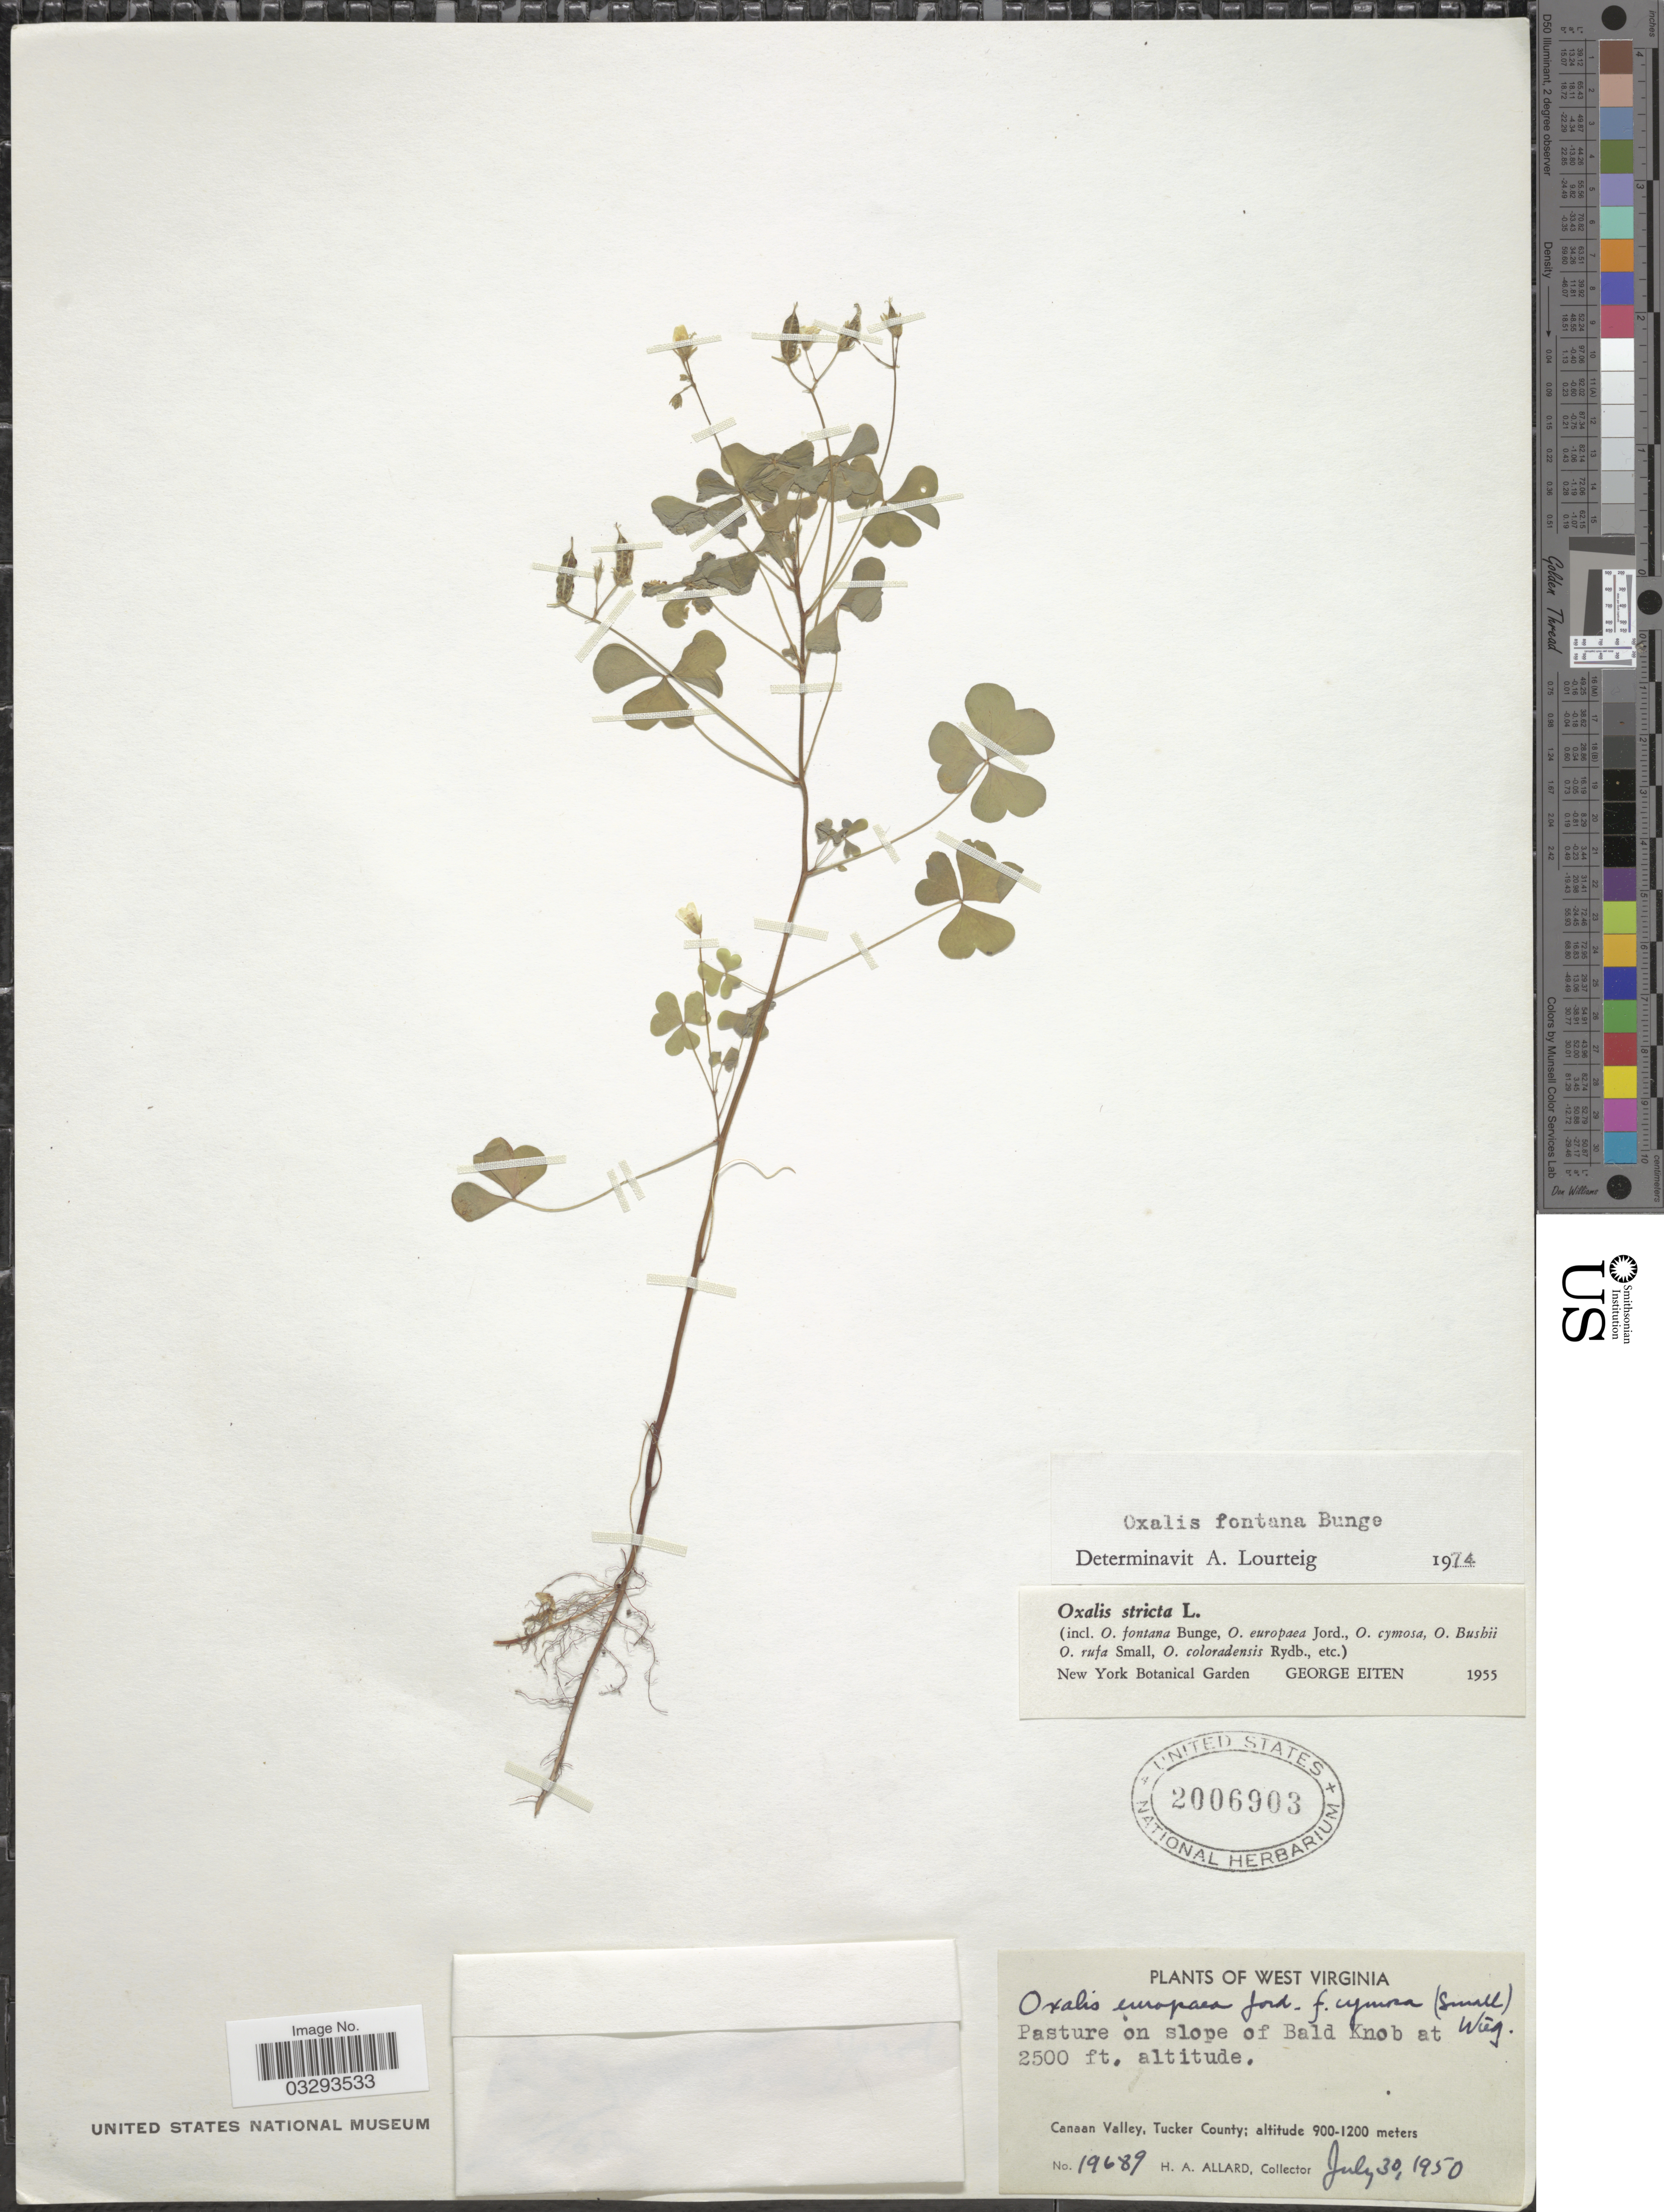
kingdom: Plantae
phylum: Tracheophyta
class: Magnoliopsida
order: Oxalidales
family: Oxalidaceae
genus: Oxalis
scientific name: Oxalis fontana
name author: Bunge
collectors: H. A. Allard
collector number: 19689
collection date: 1950-07-30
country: United States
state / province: West Virginia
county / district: Tucker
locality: Pasture on slope of Bald Knob. Canaan Valley, Tucker County.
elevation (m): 762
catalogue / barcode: US 2006903